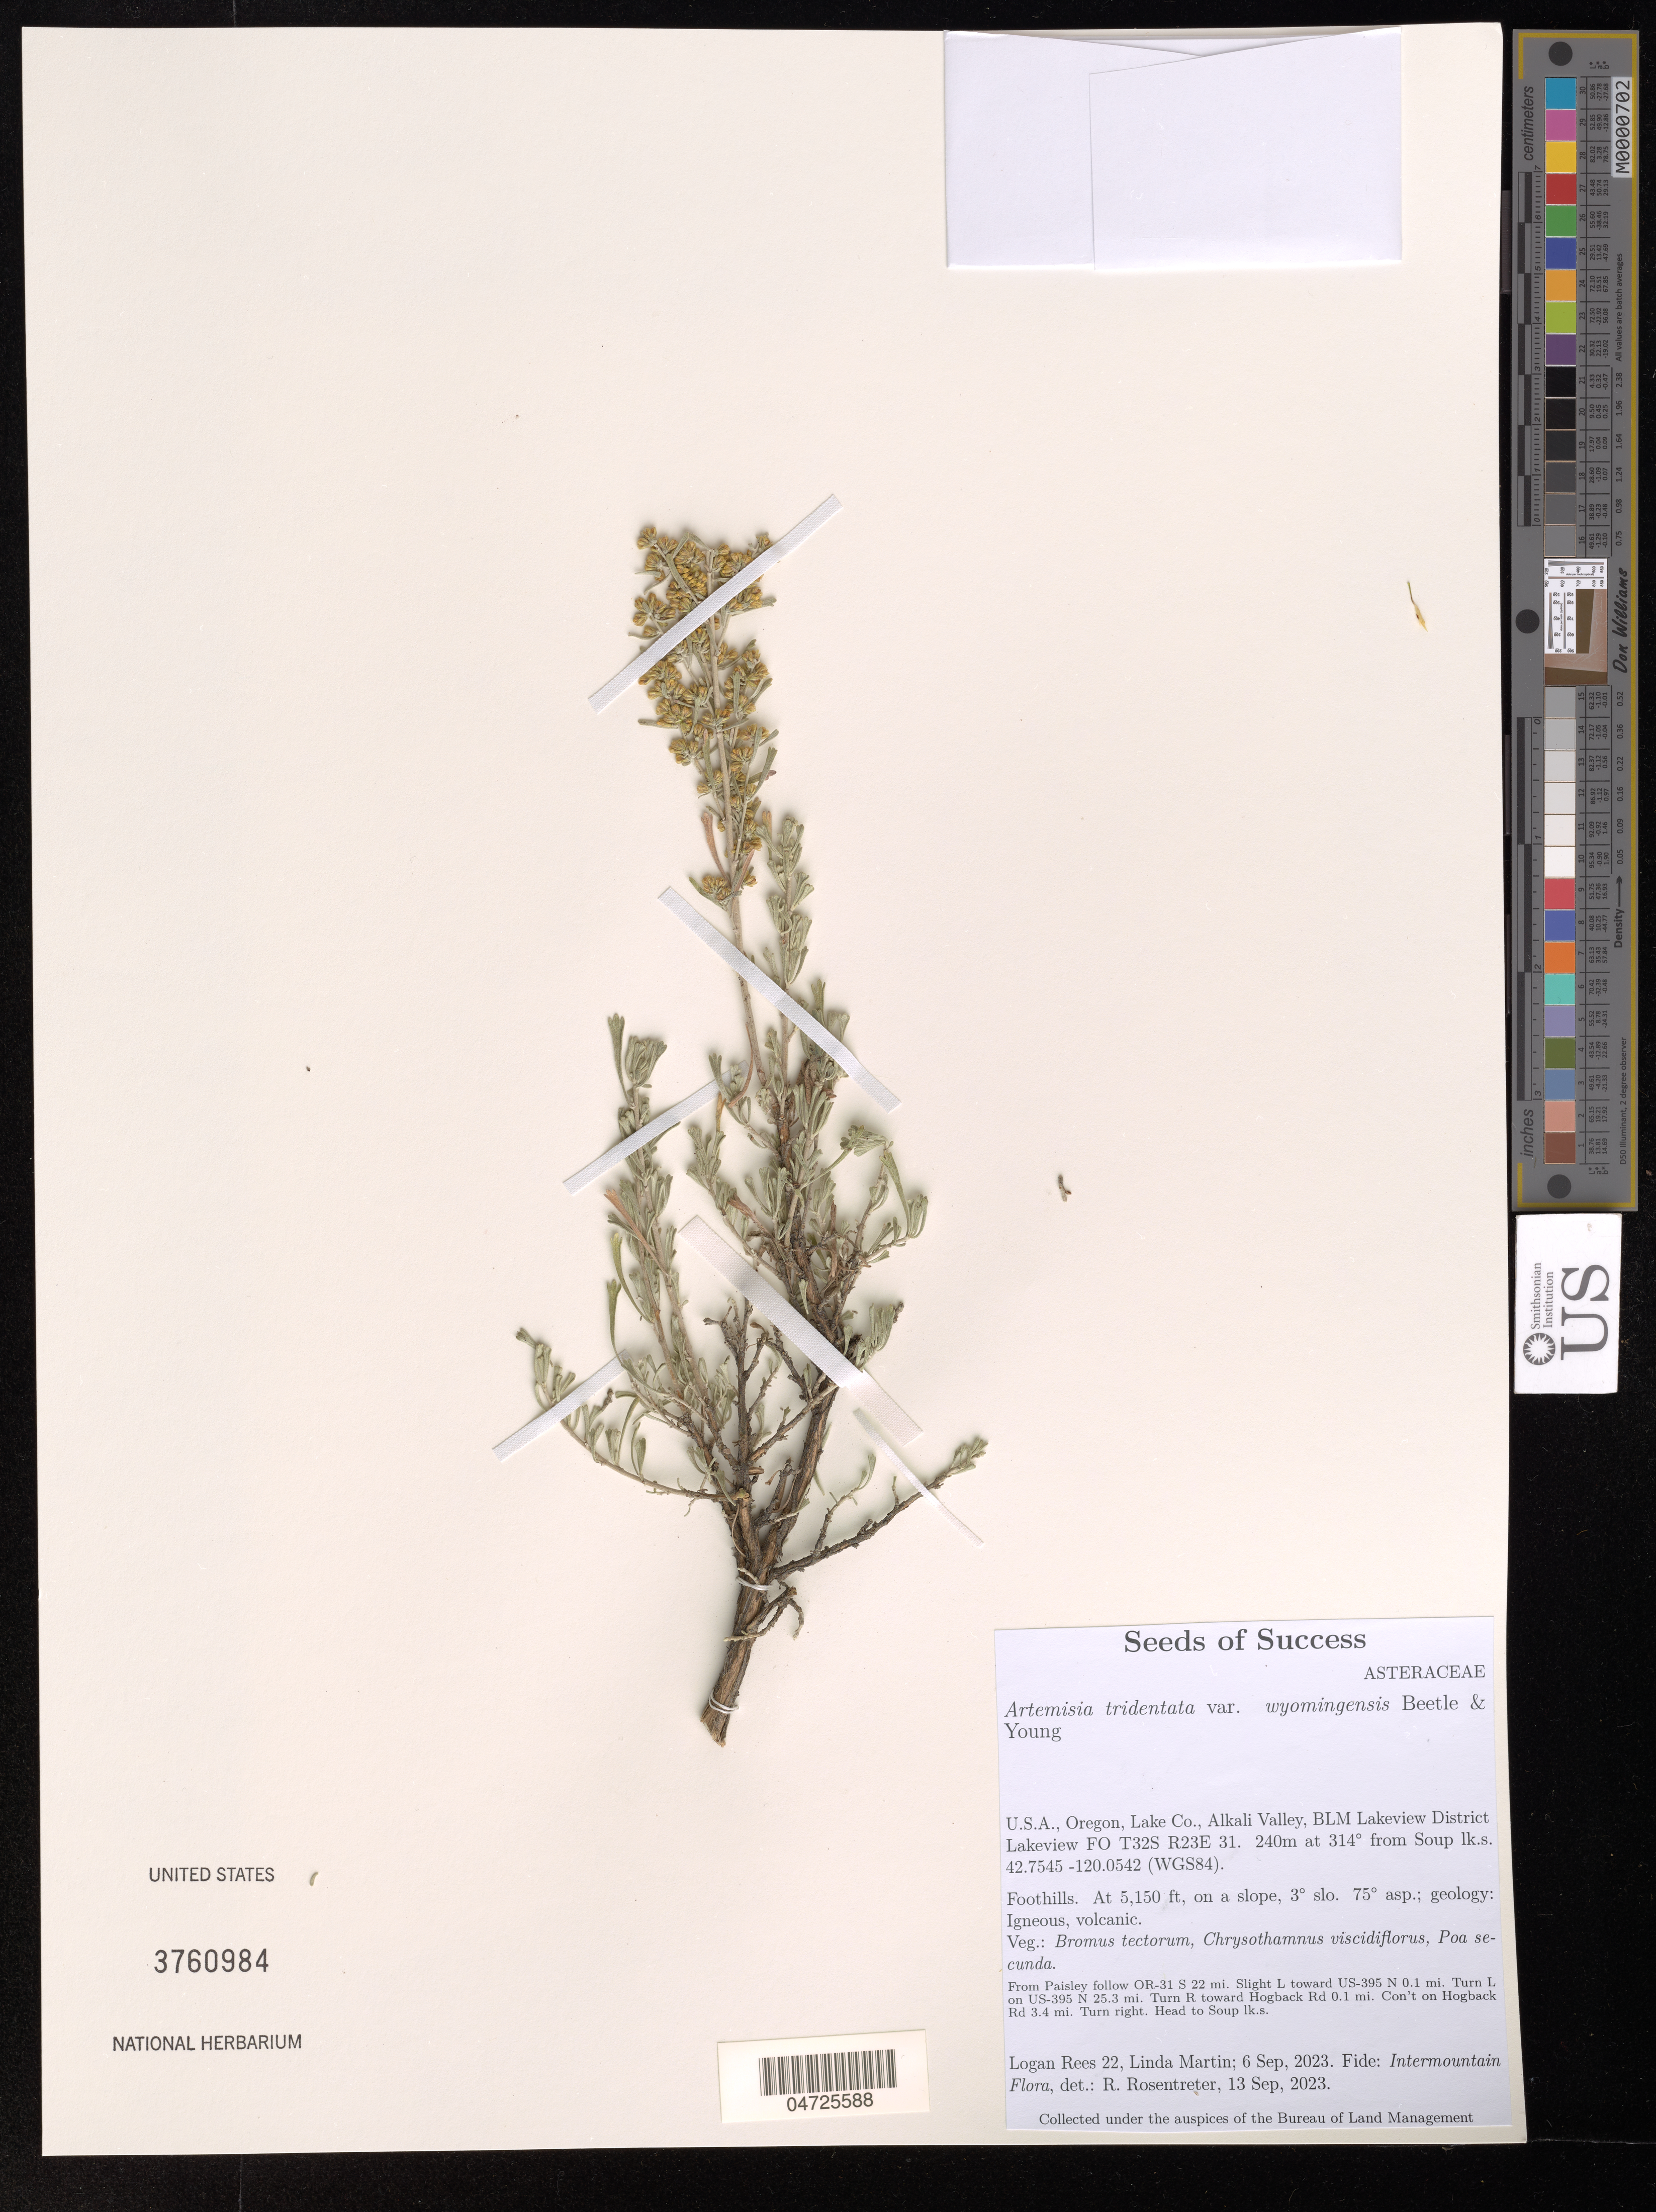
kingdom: Plantae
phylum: Tracheophyta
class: Magnoliopsida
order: Asterales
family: Asteraceae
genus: Artemisia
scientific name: Artemisia tridentata var. wyomingensis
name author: (Beetle & Young) S.L. Welsh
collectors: L. Rees & L. Martin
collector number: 22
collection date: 2023-09-06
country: United States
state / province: Oregon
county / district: Lake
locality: Lake Co., Alkali Valley, BLM Lakeview District Lakeview FO T32S R23E 31. 240m at 314° from Soup lk.s. (WGS84). From Paisley follow OR-31 S 22 mi. Slight L toward US-395 N 0.1 mi. Turn L on US-395 N 25.3 mi. Turn R toward Hogback Rd 0.1 mi. Con't on Hogback Rd 3.4 mi.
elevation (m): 1570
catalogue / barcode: US 3760984